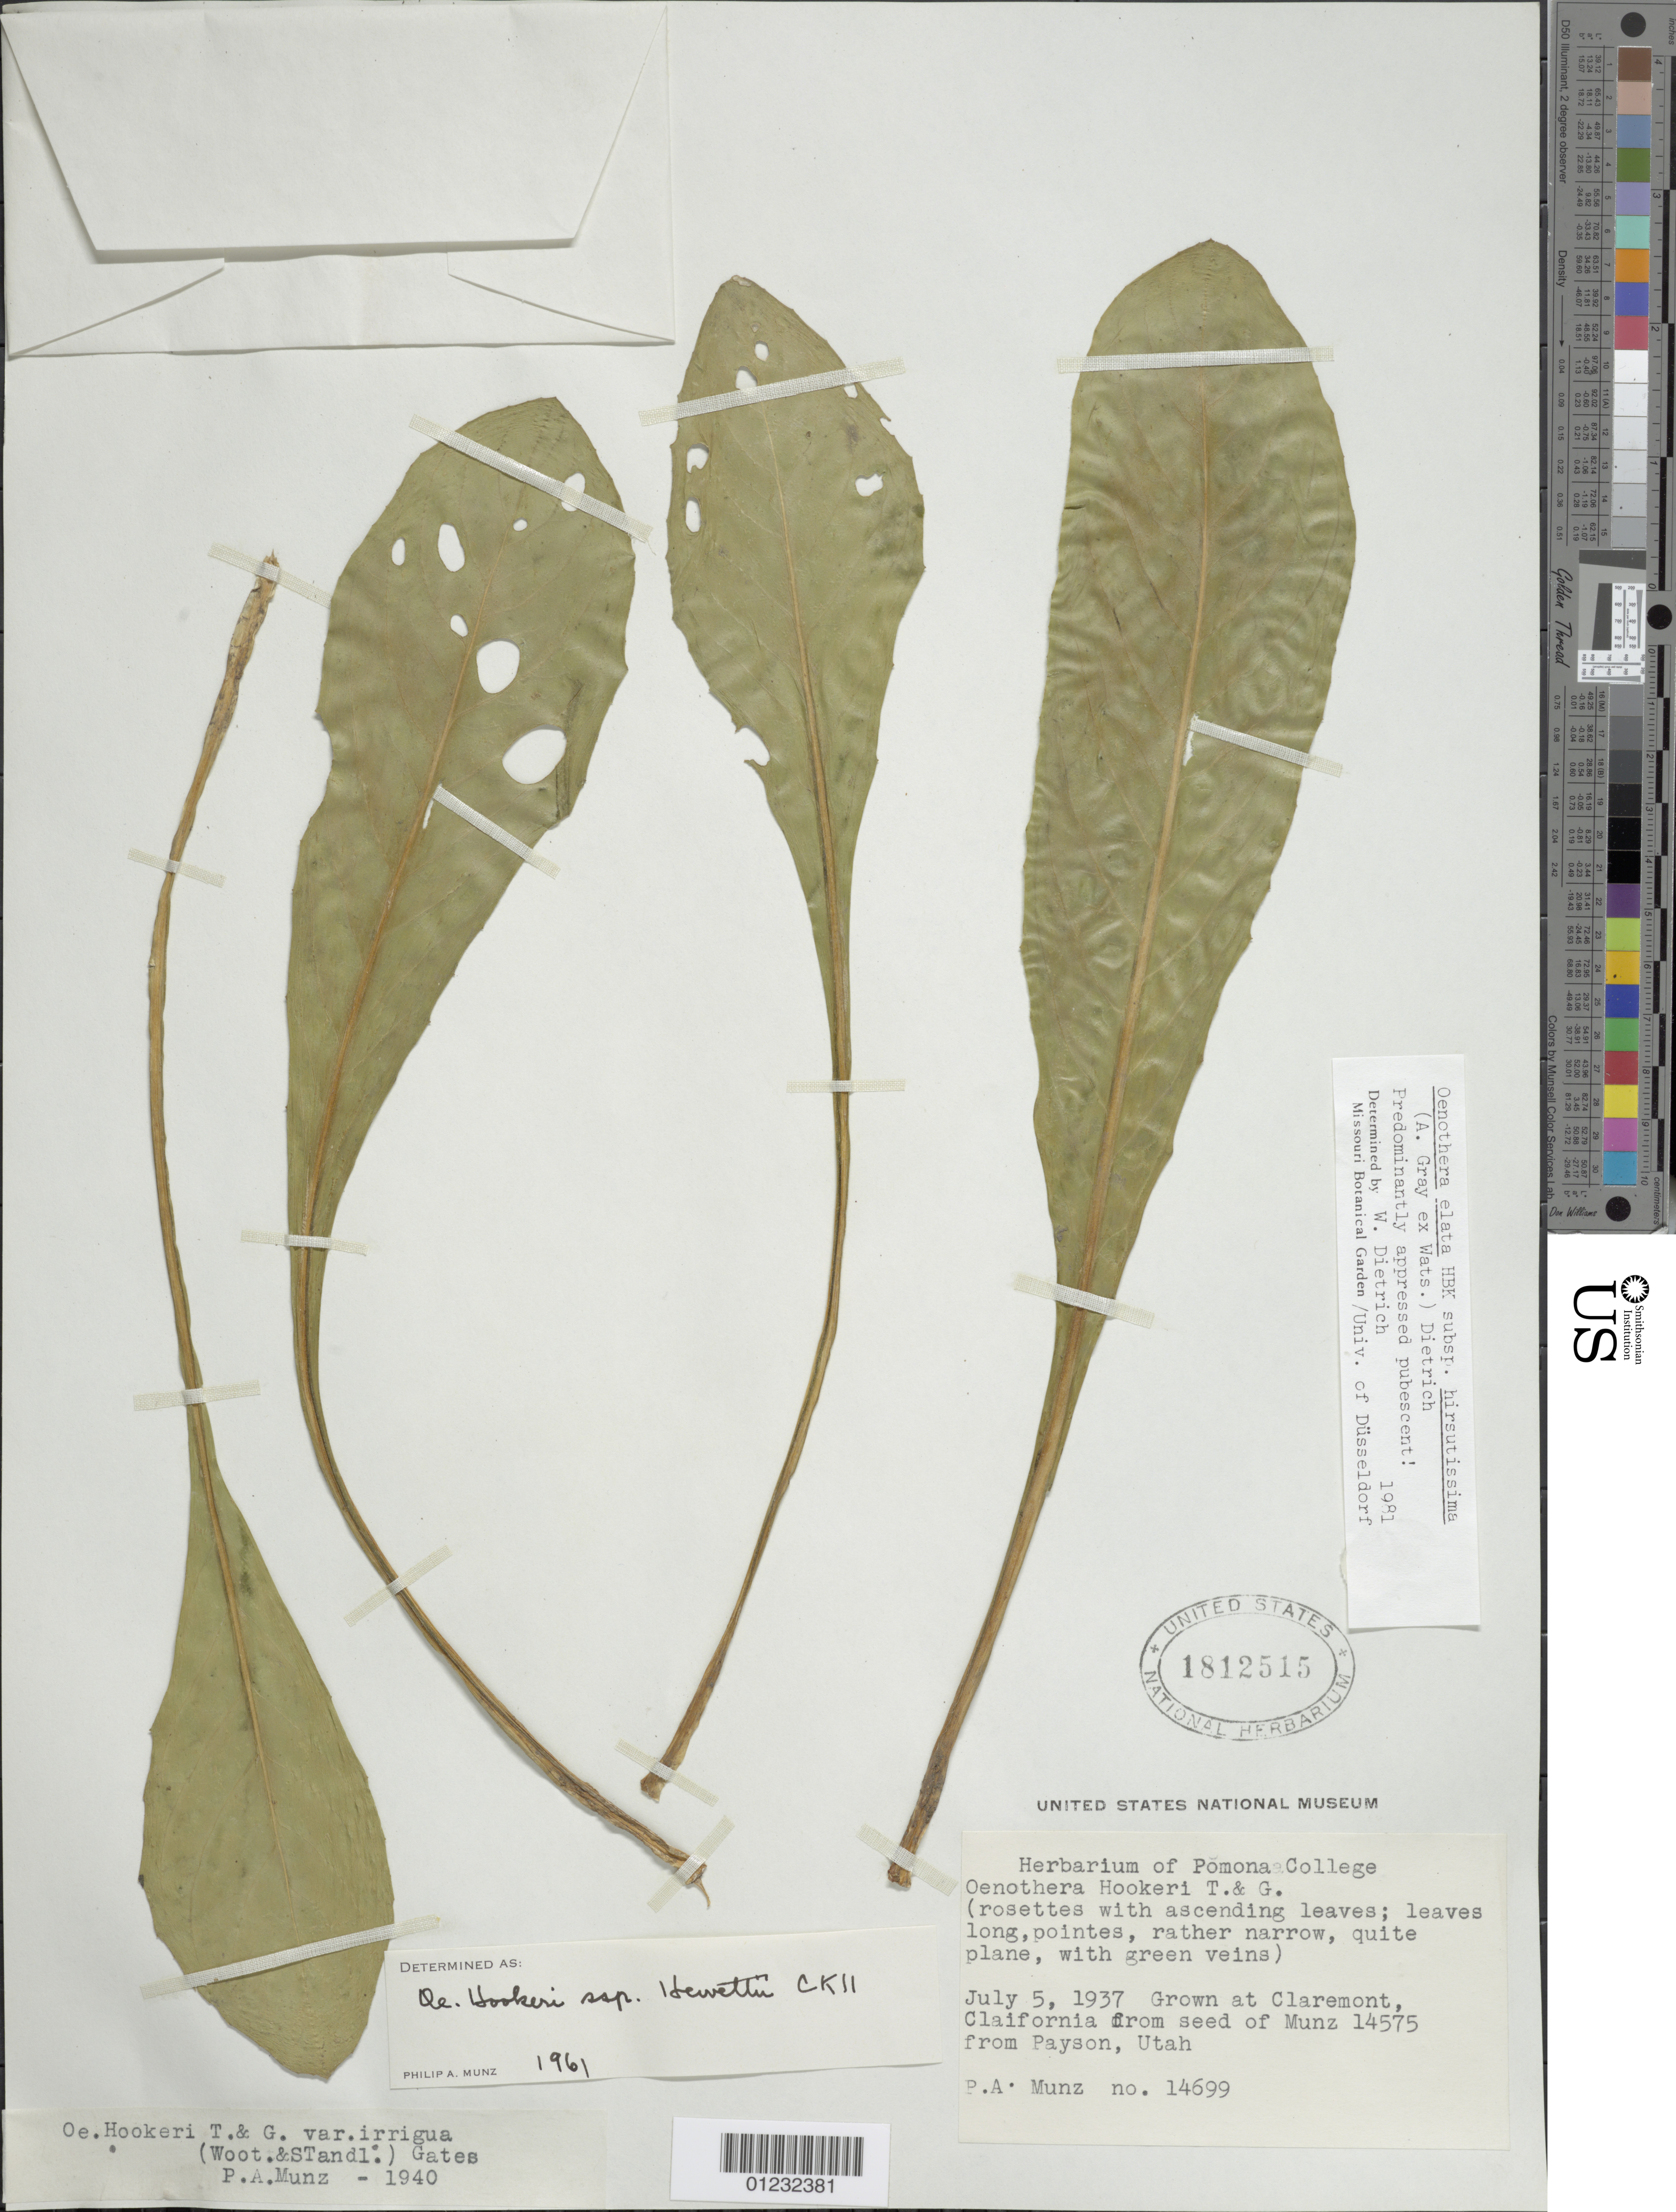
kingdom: Plantae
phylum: Tracheophyta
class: Magnoliopsida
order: Myrtales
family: Onagraceae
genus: Oenothera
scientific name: Oenothera elata subsp. hirsutissima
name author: (A. Gray ex S. Watson) W. Dietr.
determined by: Dietrich, W.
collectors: P. A. Munz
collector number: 14699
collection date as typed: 05 Jul 1937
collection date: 1937-07-05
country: United States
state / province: California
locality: Claremont.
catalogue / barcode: US 1812515